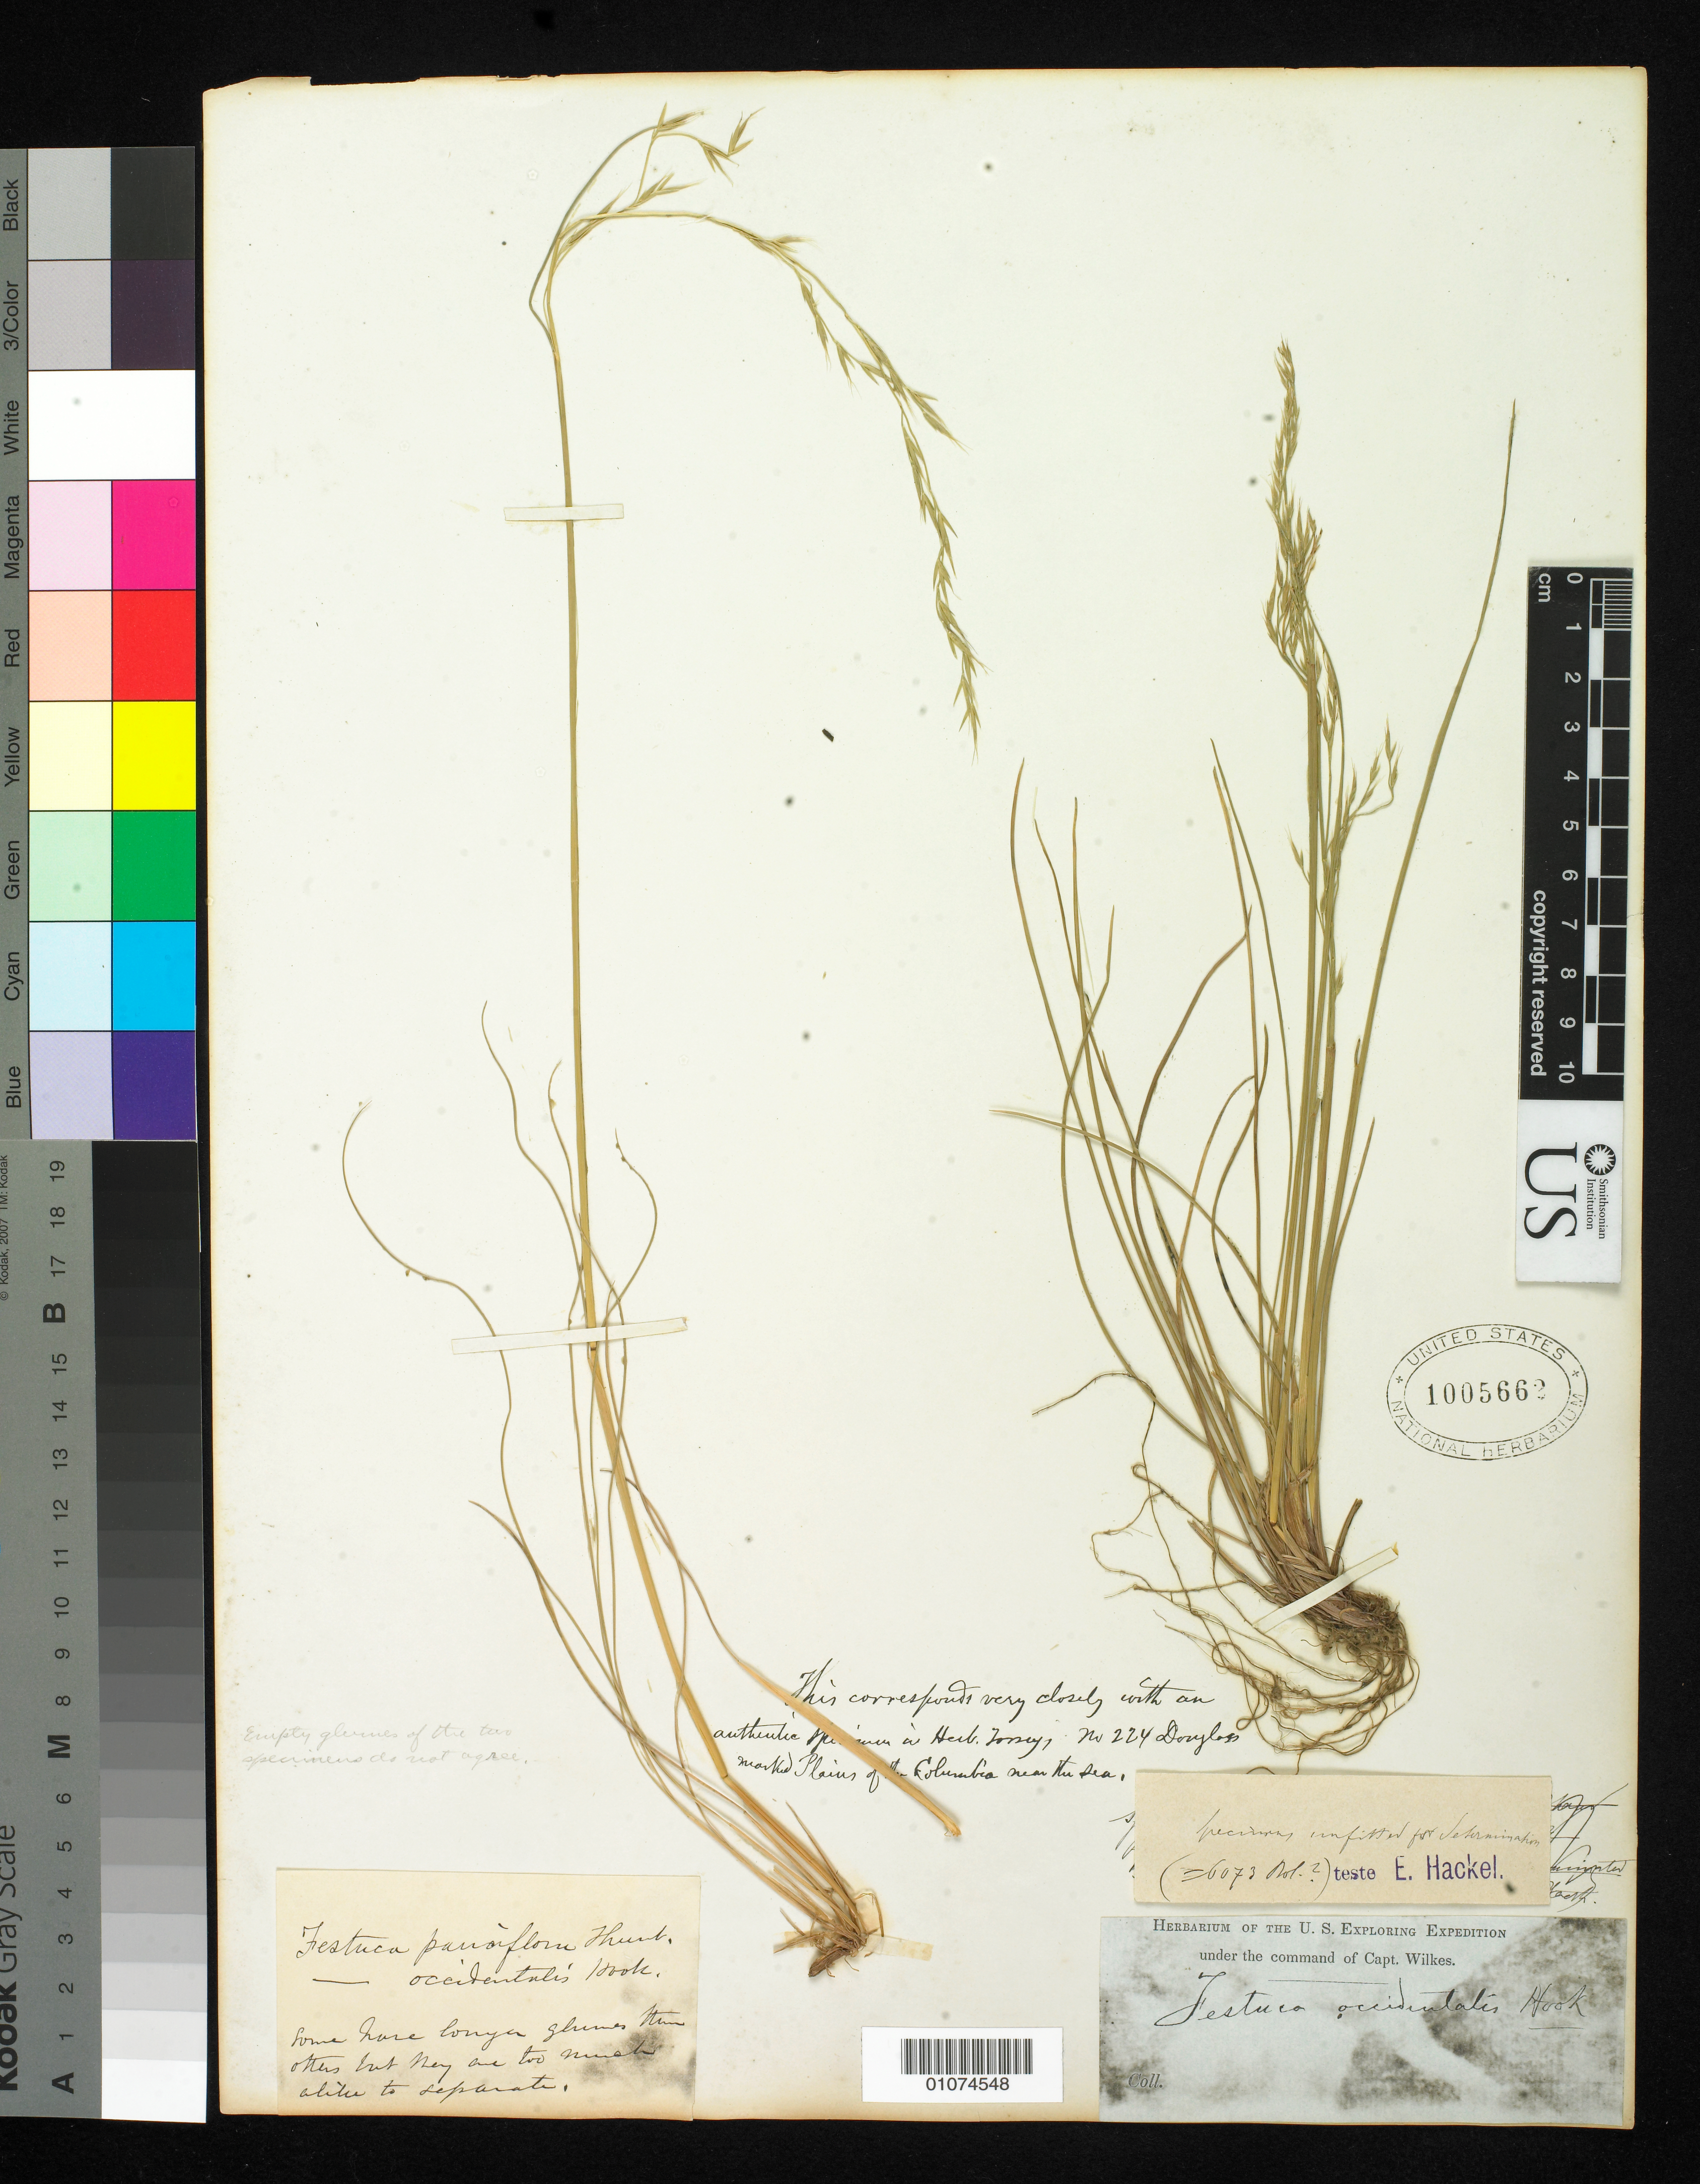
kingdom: Plantae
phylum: Tracheophyta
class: Liliopsida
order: Poales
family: Poaceae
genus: Festuca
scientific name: Festuca occidentalis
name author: Hook.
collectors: Wilkes Explor. Exped.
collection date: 1838/1842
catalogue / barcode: US 1005662